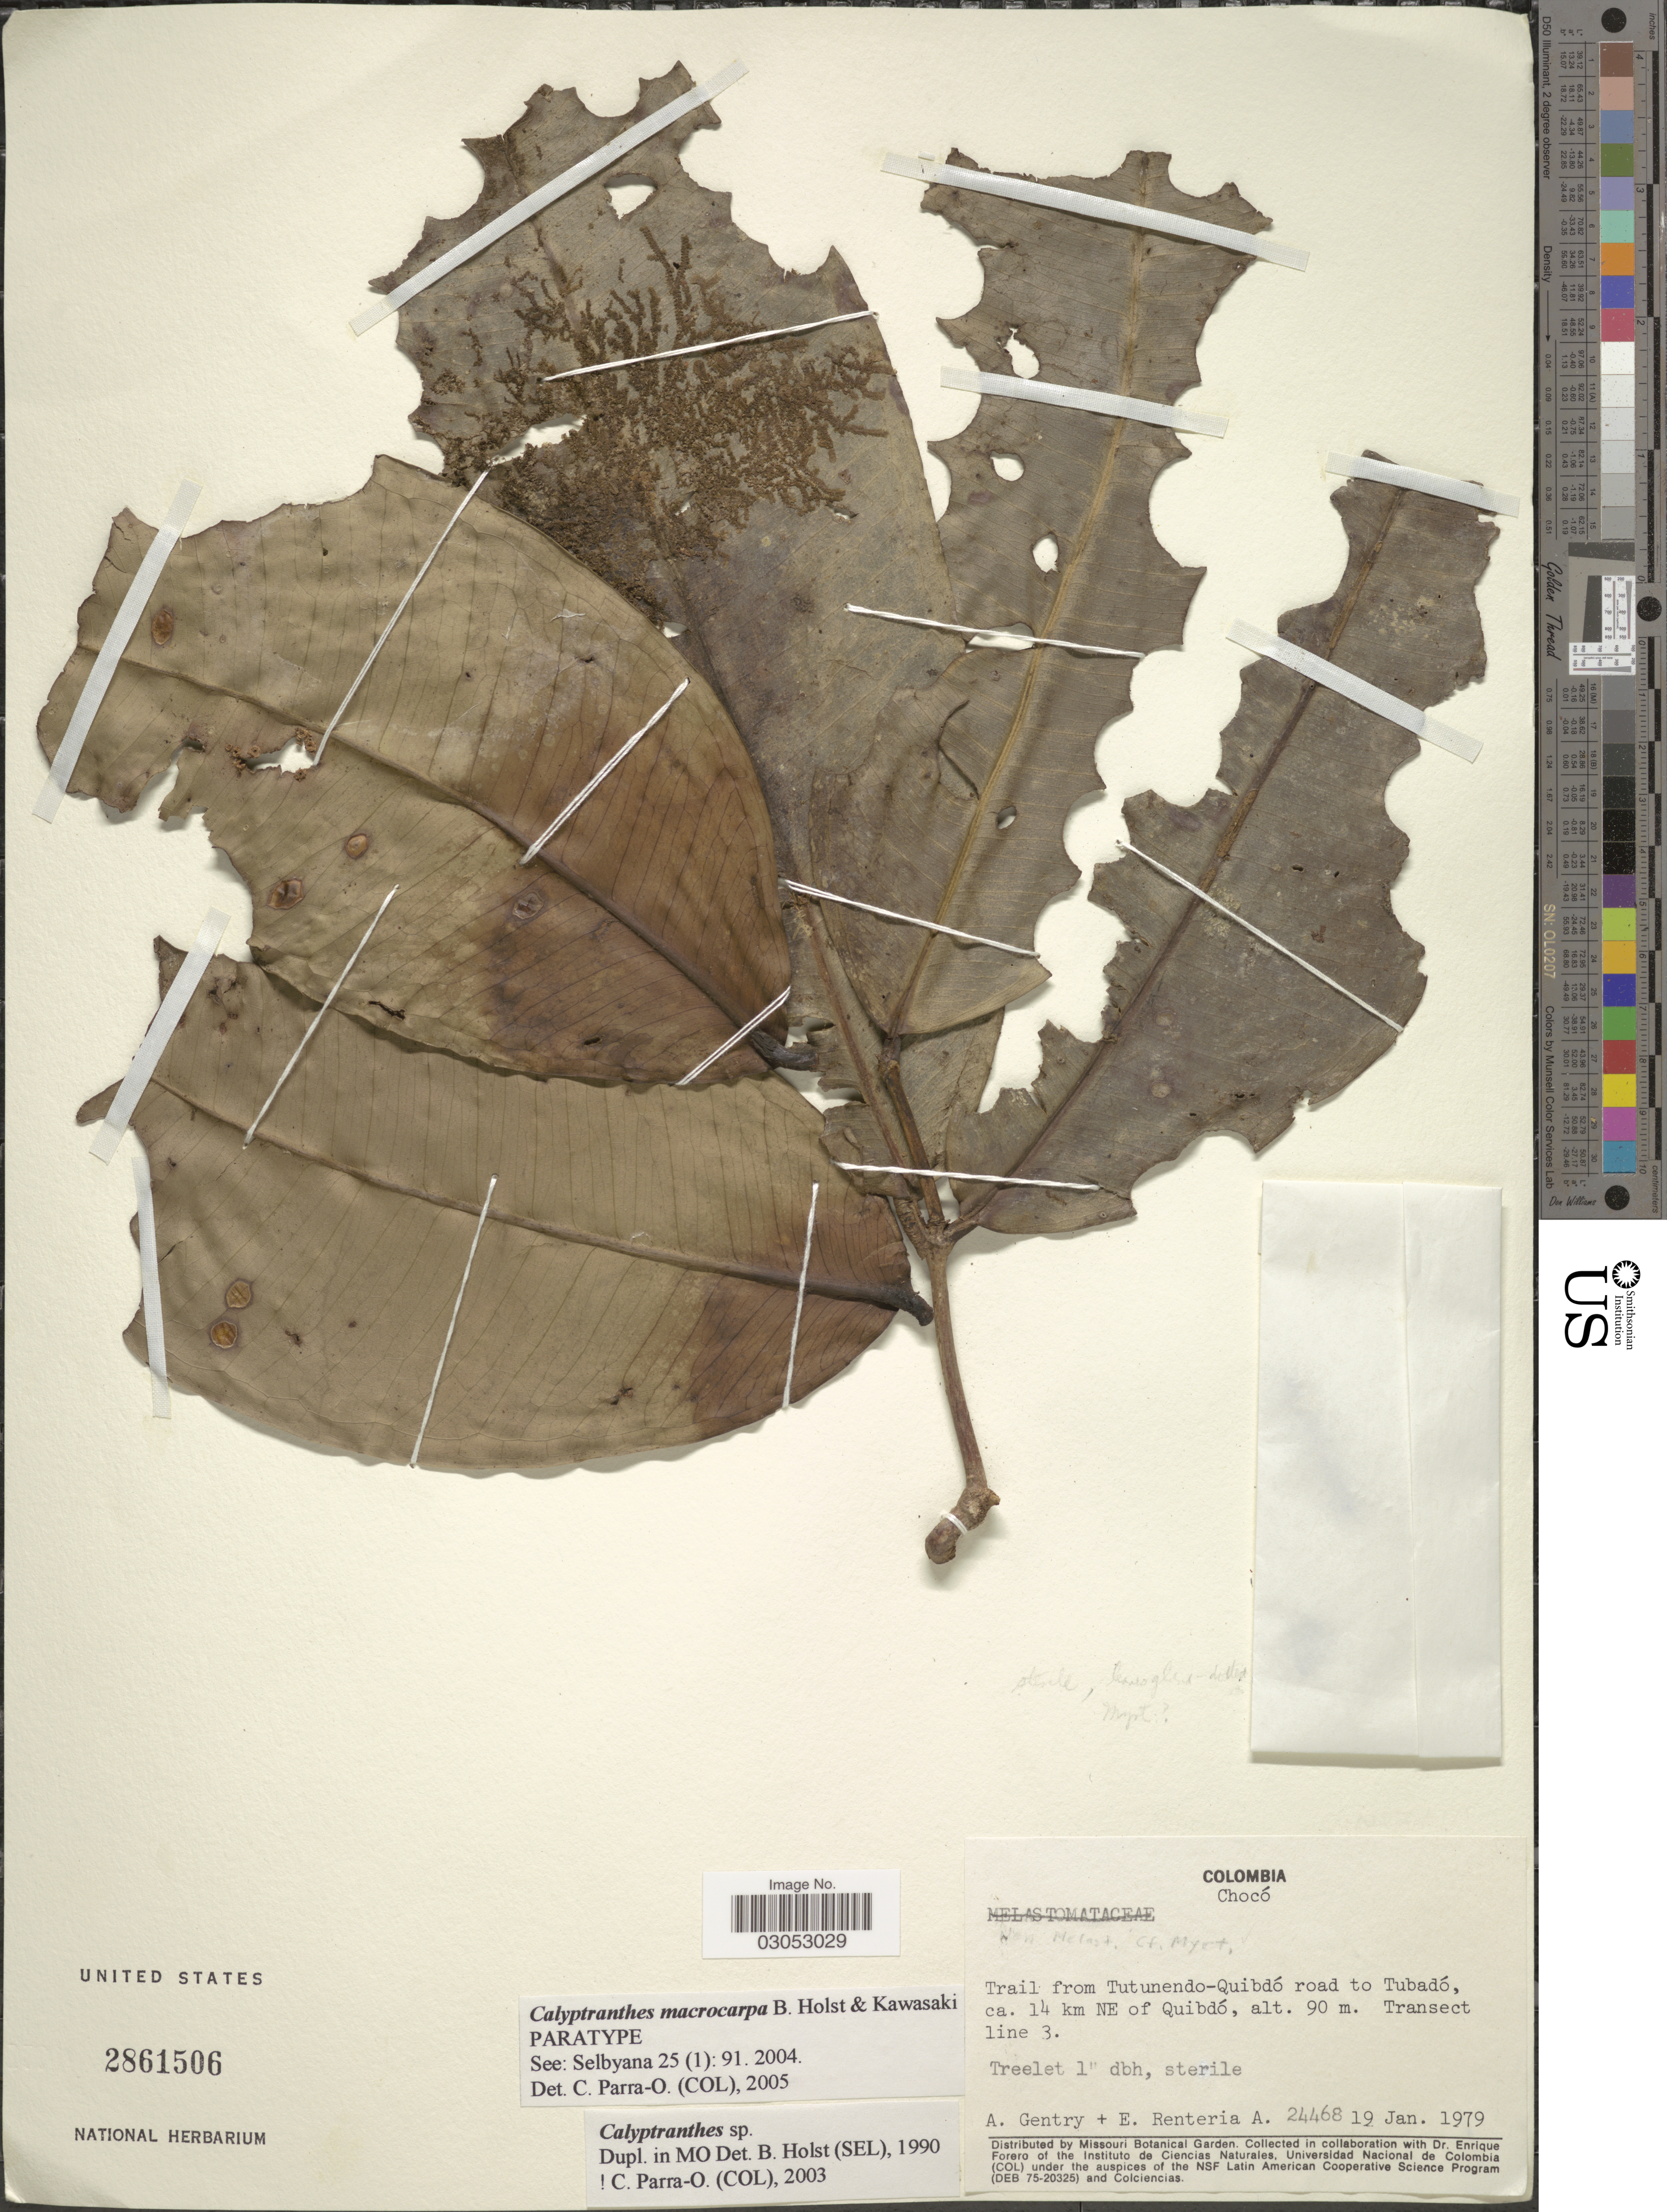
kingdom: Plantae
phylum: Tracheophyta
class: Magnoliopsida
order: Myrtales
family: Myrtaceae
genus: Myrcia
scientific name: Myrcia neomacrocarpa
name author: A.R. Lourenço & E. Lucas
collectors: A. H. Gentry & E. Renteria A.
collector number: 24468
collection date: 1979-01-19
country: Colombia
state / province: Chocó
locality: Trail from Tutunendo--Quibdó road to Tubadó, ca. 14 km NE of Quibdó. Transect line 3.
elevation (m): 90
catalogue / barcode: US 2861506